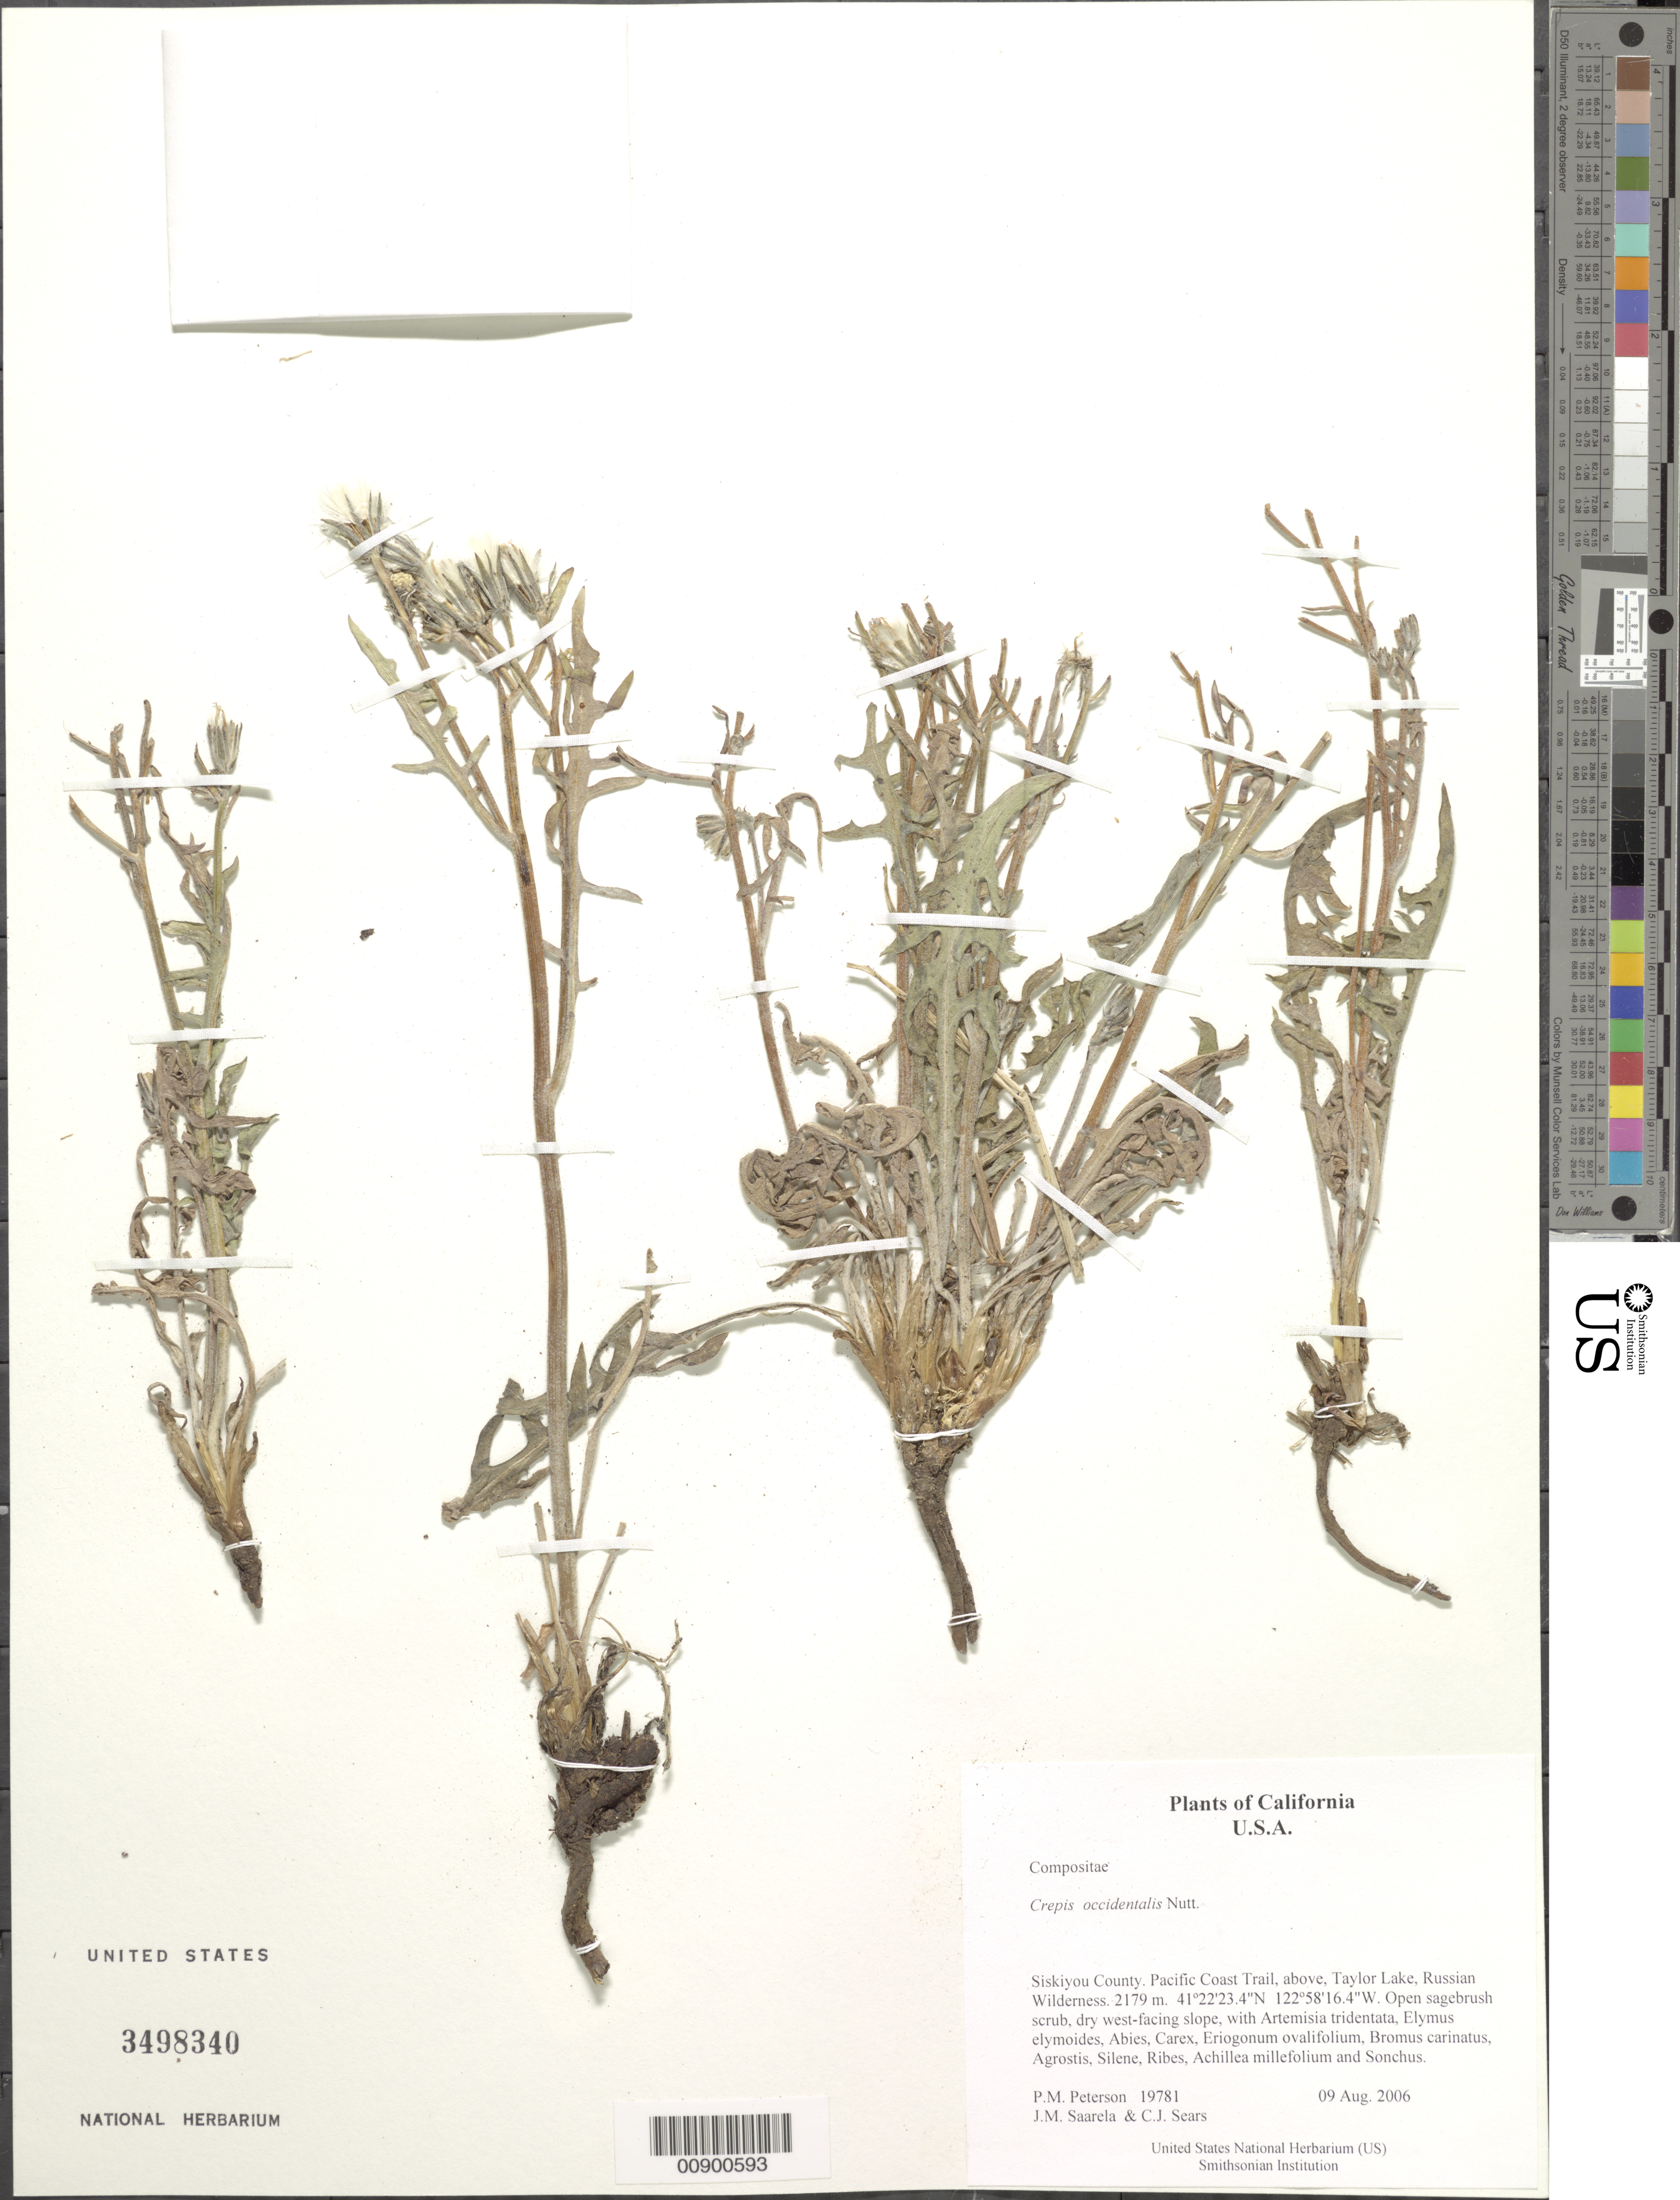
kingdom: Plantae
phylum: Tracheophyta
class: Magnoliopsida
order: Asterales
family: Asteraceae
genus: Crepis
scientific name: Crepis occidentalis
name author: Nutt.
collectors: P. M. Peterson, J. Saarela & C. Sears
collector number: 19781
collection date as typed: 09 Aug 2006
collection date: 2006-08-09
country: United States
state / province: California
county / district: Siskiyou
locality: Pacific Coast Trail, above, Taylor Lake, Russian Wilderness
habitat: Open sagebrush scrub, dry west-facing slope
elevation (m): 2179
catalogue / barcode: US 3498340